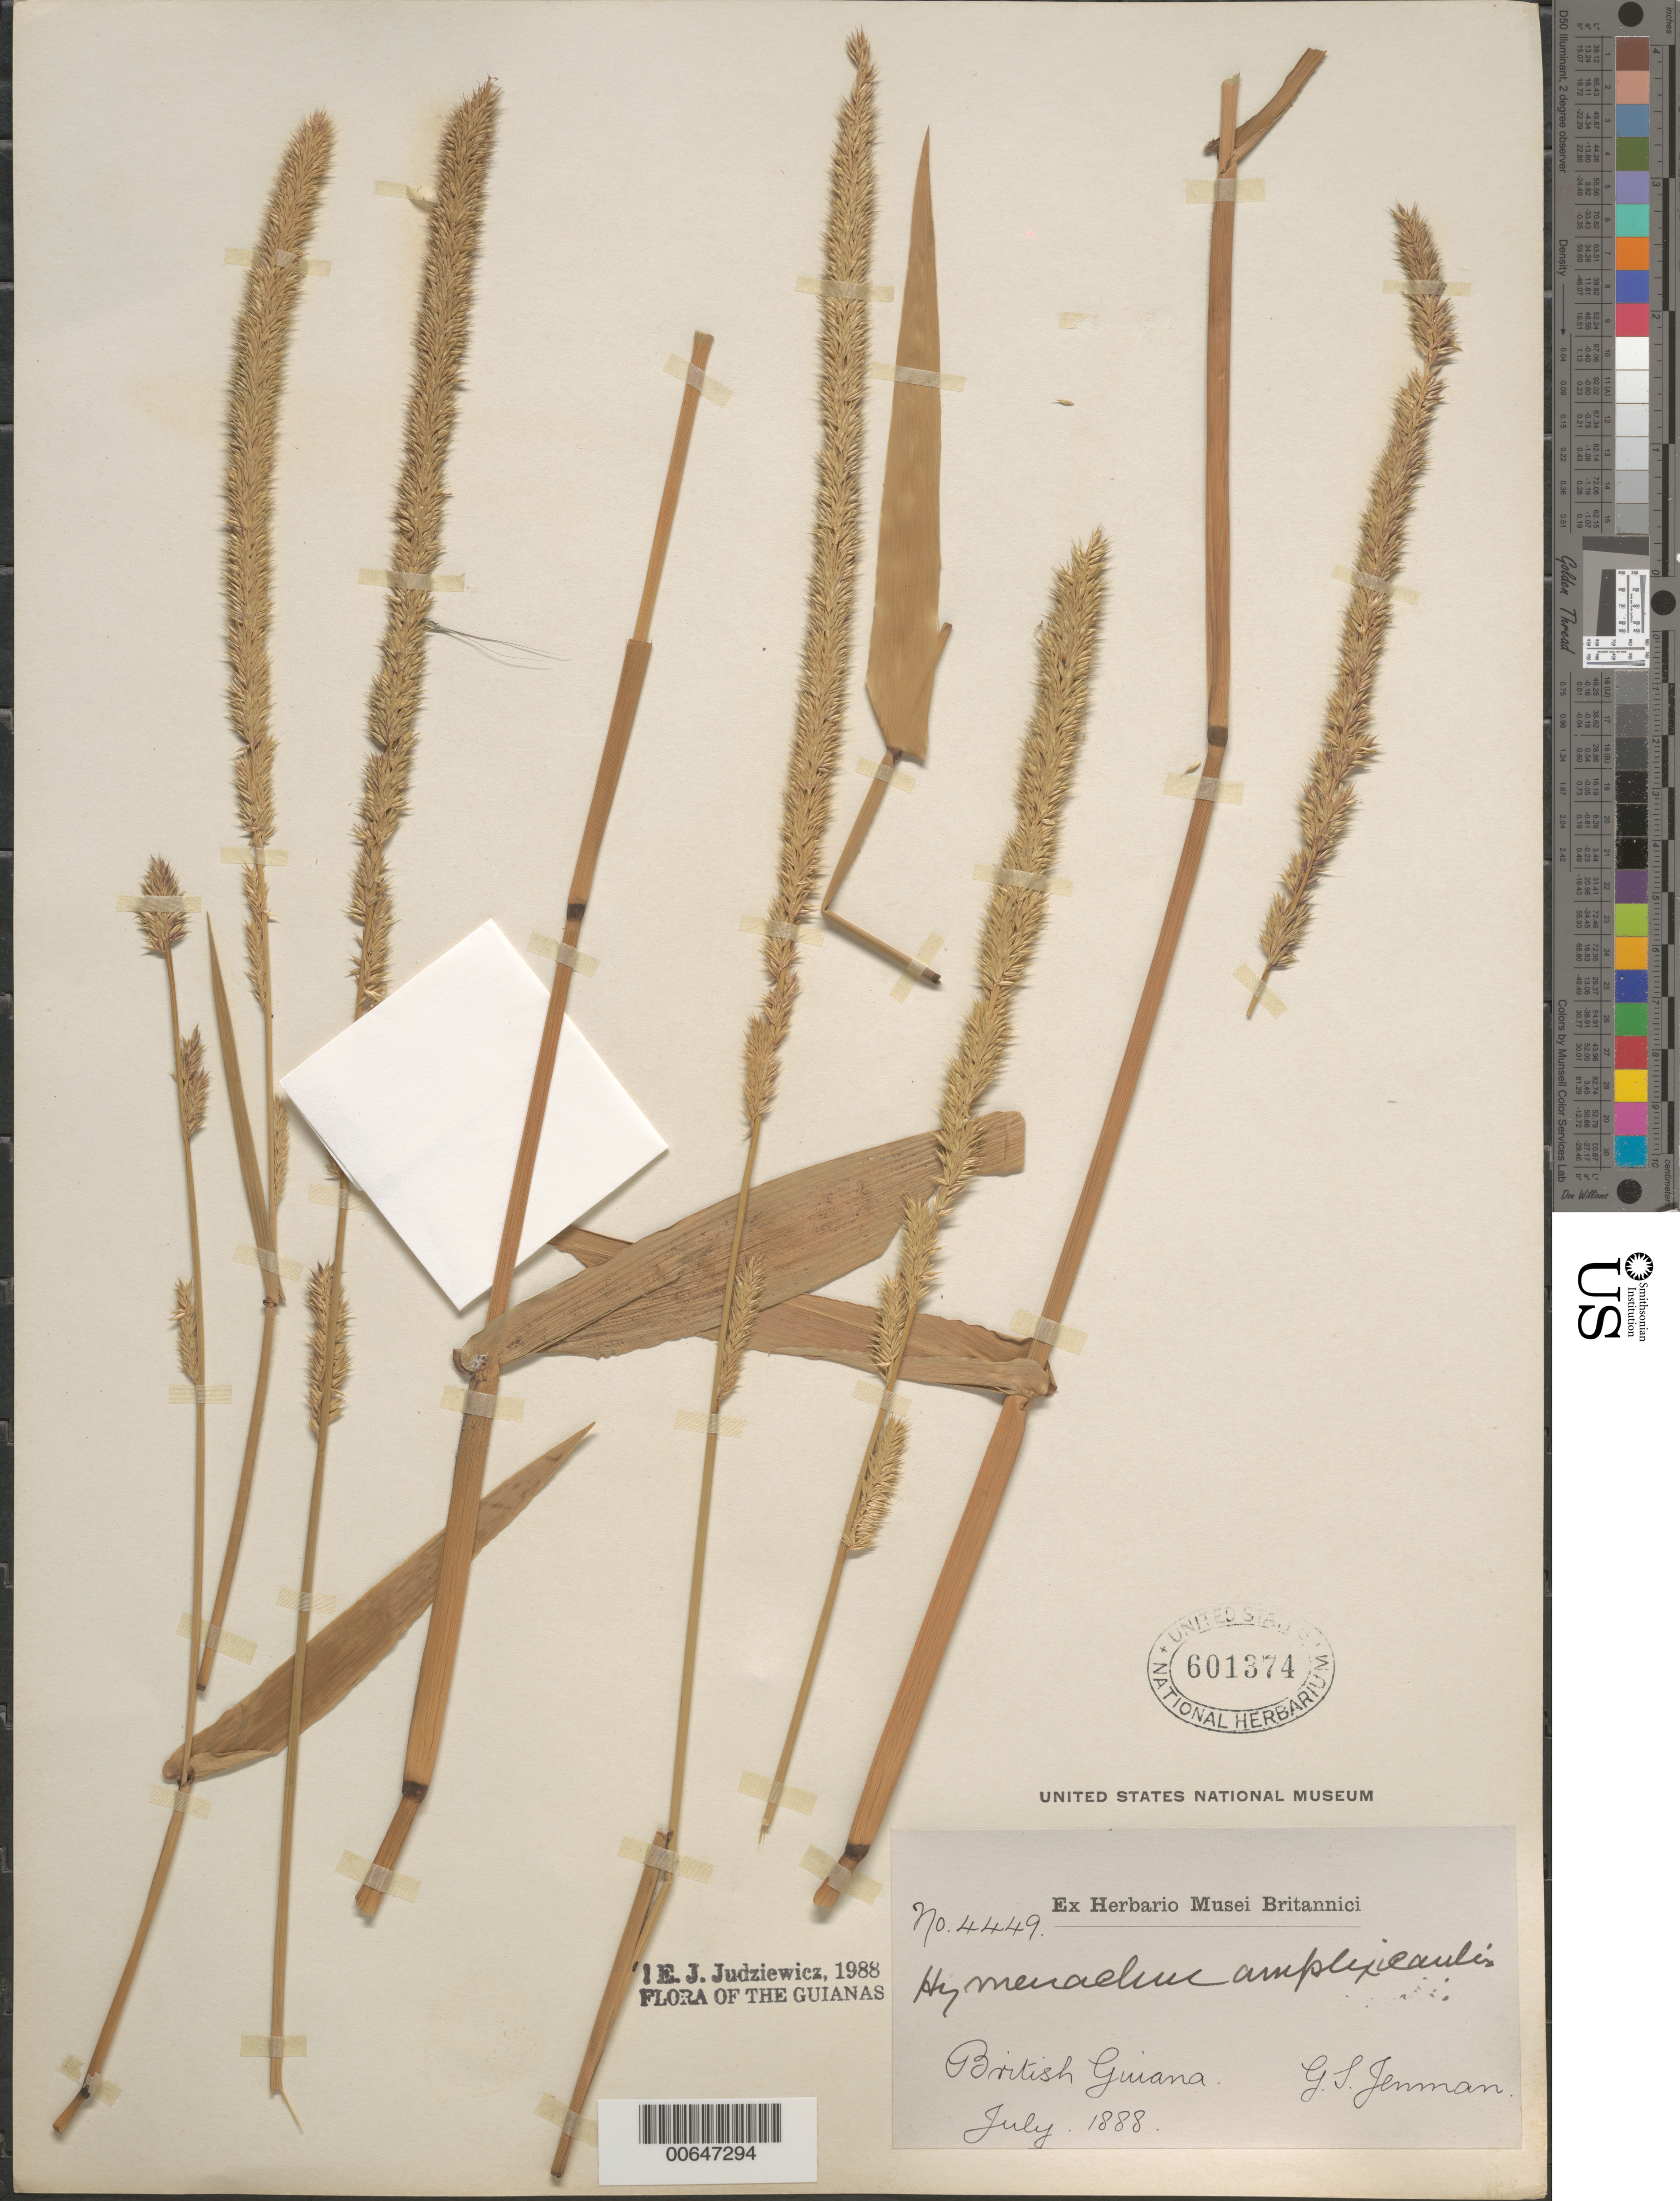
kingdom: Plantae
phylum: Tracheophyta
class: Liliopsida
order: Poales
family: Poaceae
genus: Hymenachne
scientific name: Hymenachne amplexicaulis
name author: (Rudge) Nees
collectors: G. S. Jenman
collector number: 4449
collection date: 1888-07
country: Guyana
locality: British Guiana.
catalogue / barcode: US 601374